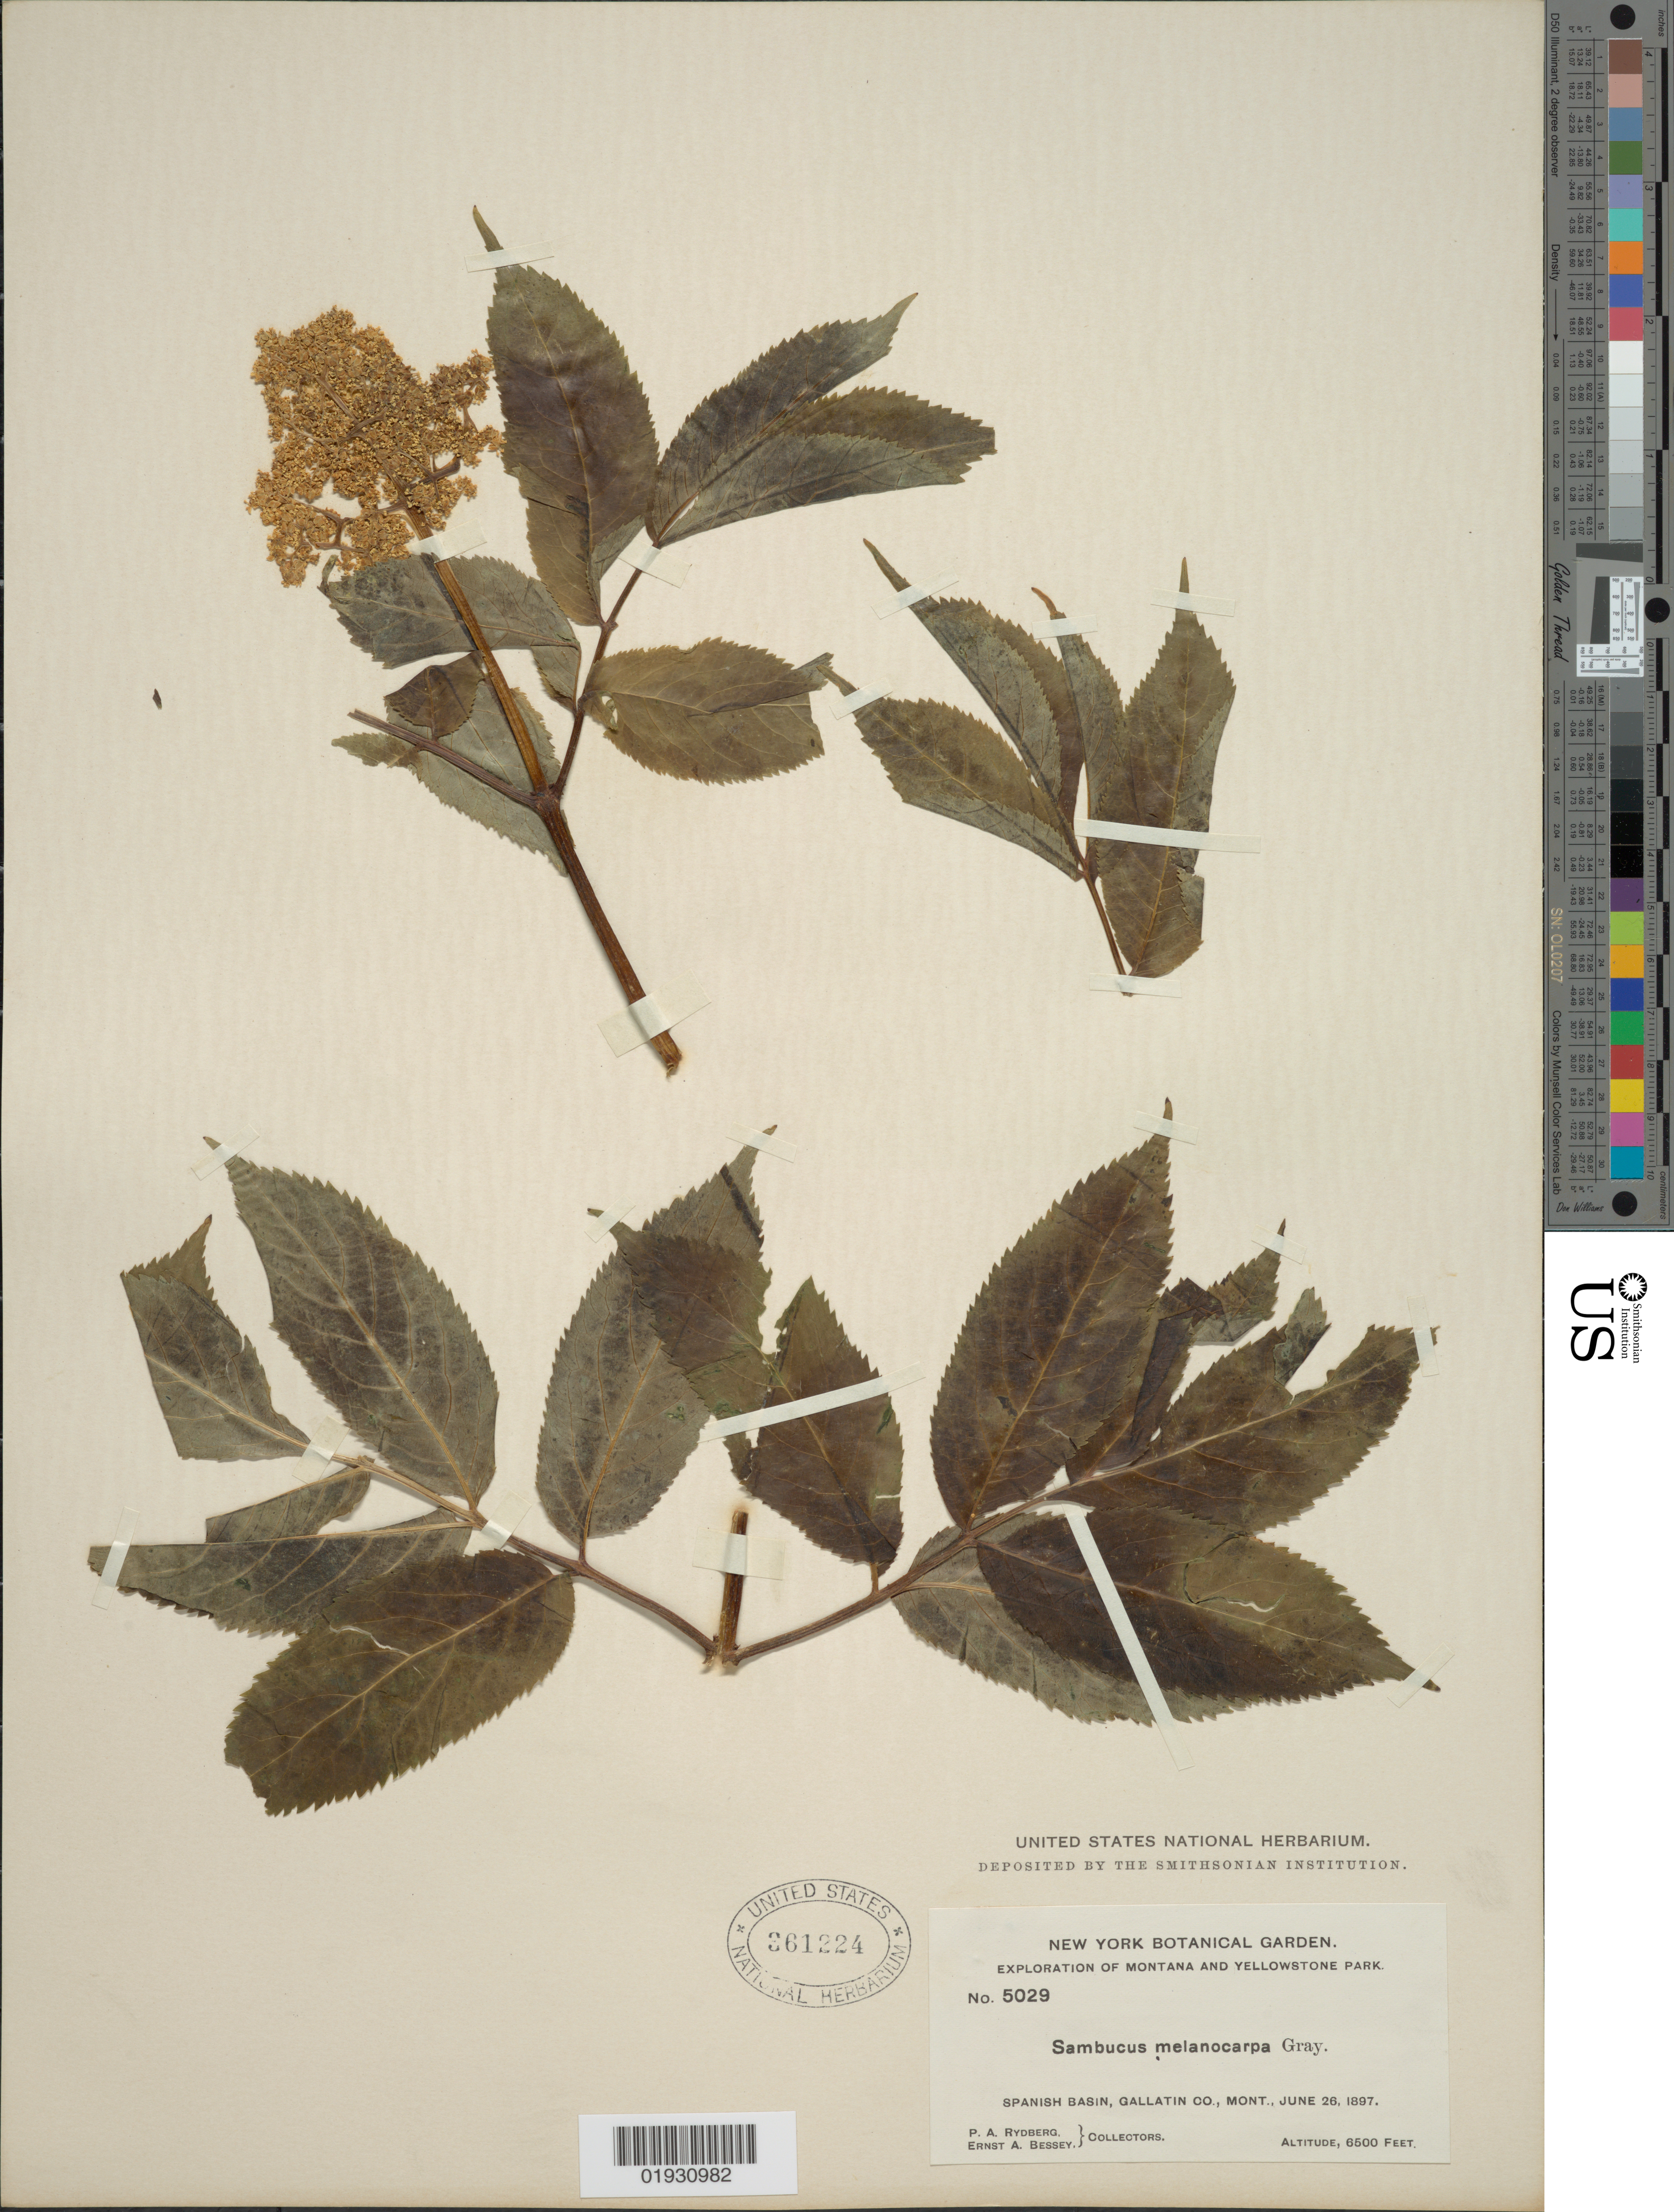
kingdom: Plantae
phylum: Tracheophyta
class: Magnoliopsida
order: Dipsacales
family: Viburnaceae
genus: Sambucus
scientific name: Sambucus melanocarpa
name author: A. Gray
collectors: P. A. Rydberg & E. A. Bessey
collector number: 5029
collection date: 1897-06-26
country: United States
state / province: Montana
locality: Montana and Yellowstone Park. Spanish Basin, Gallatin Co.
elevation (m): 1981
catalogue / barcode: US 361224